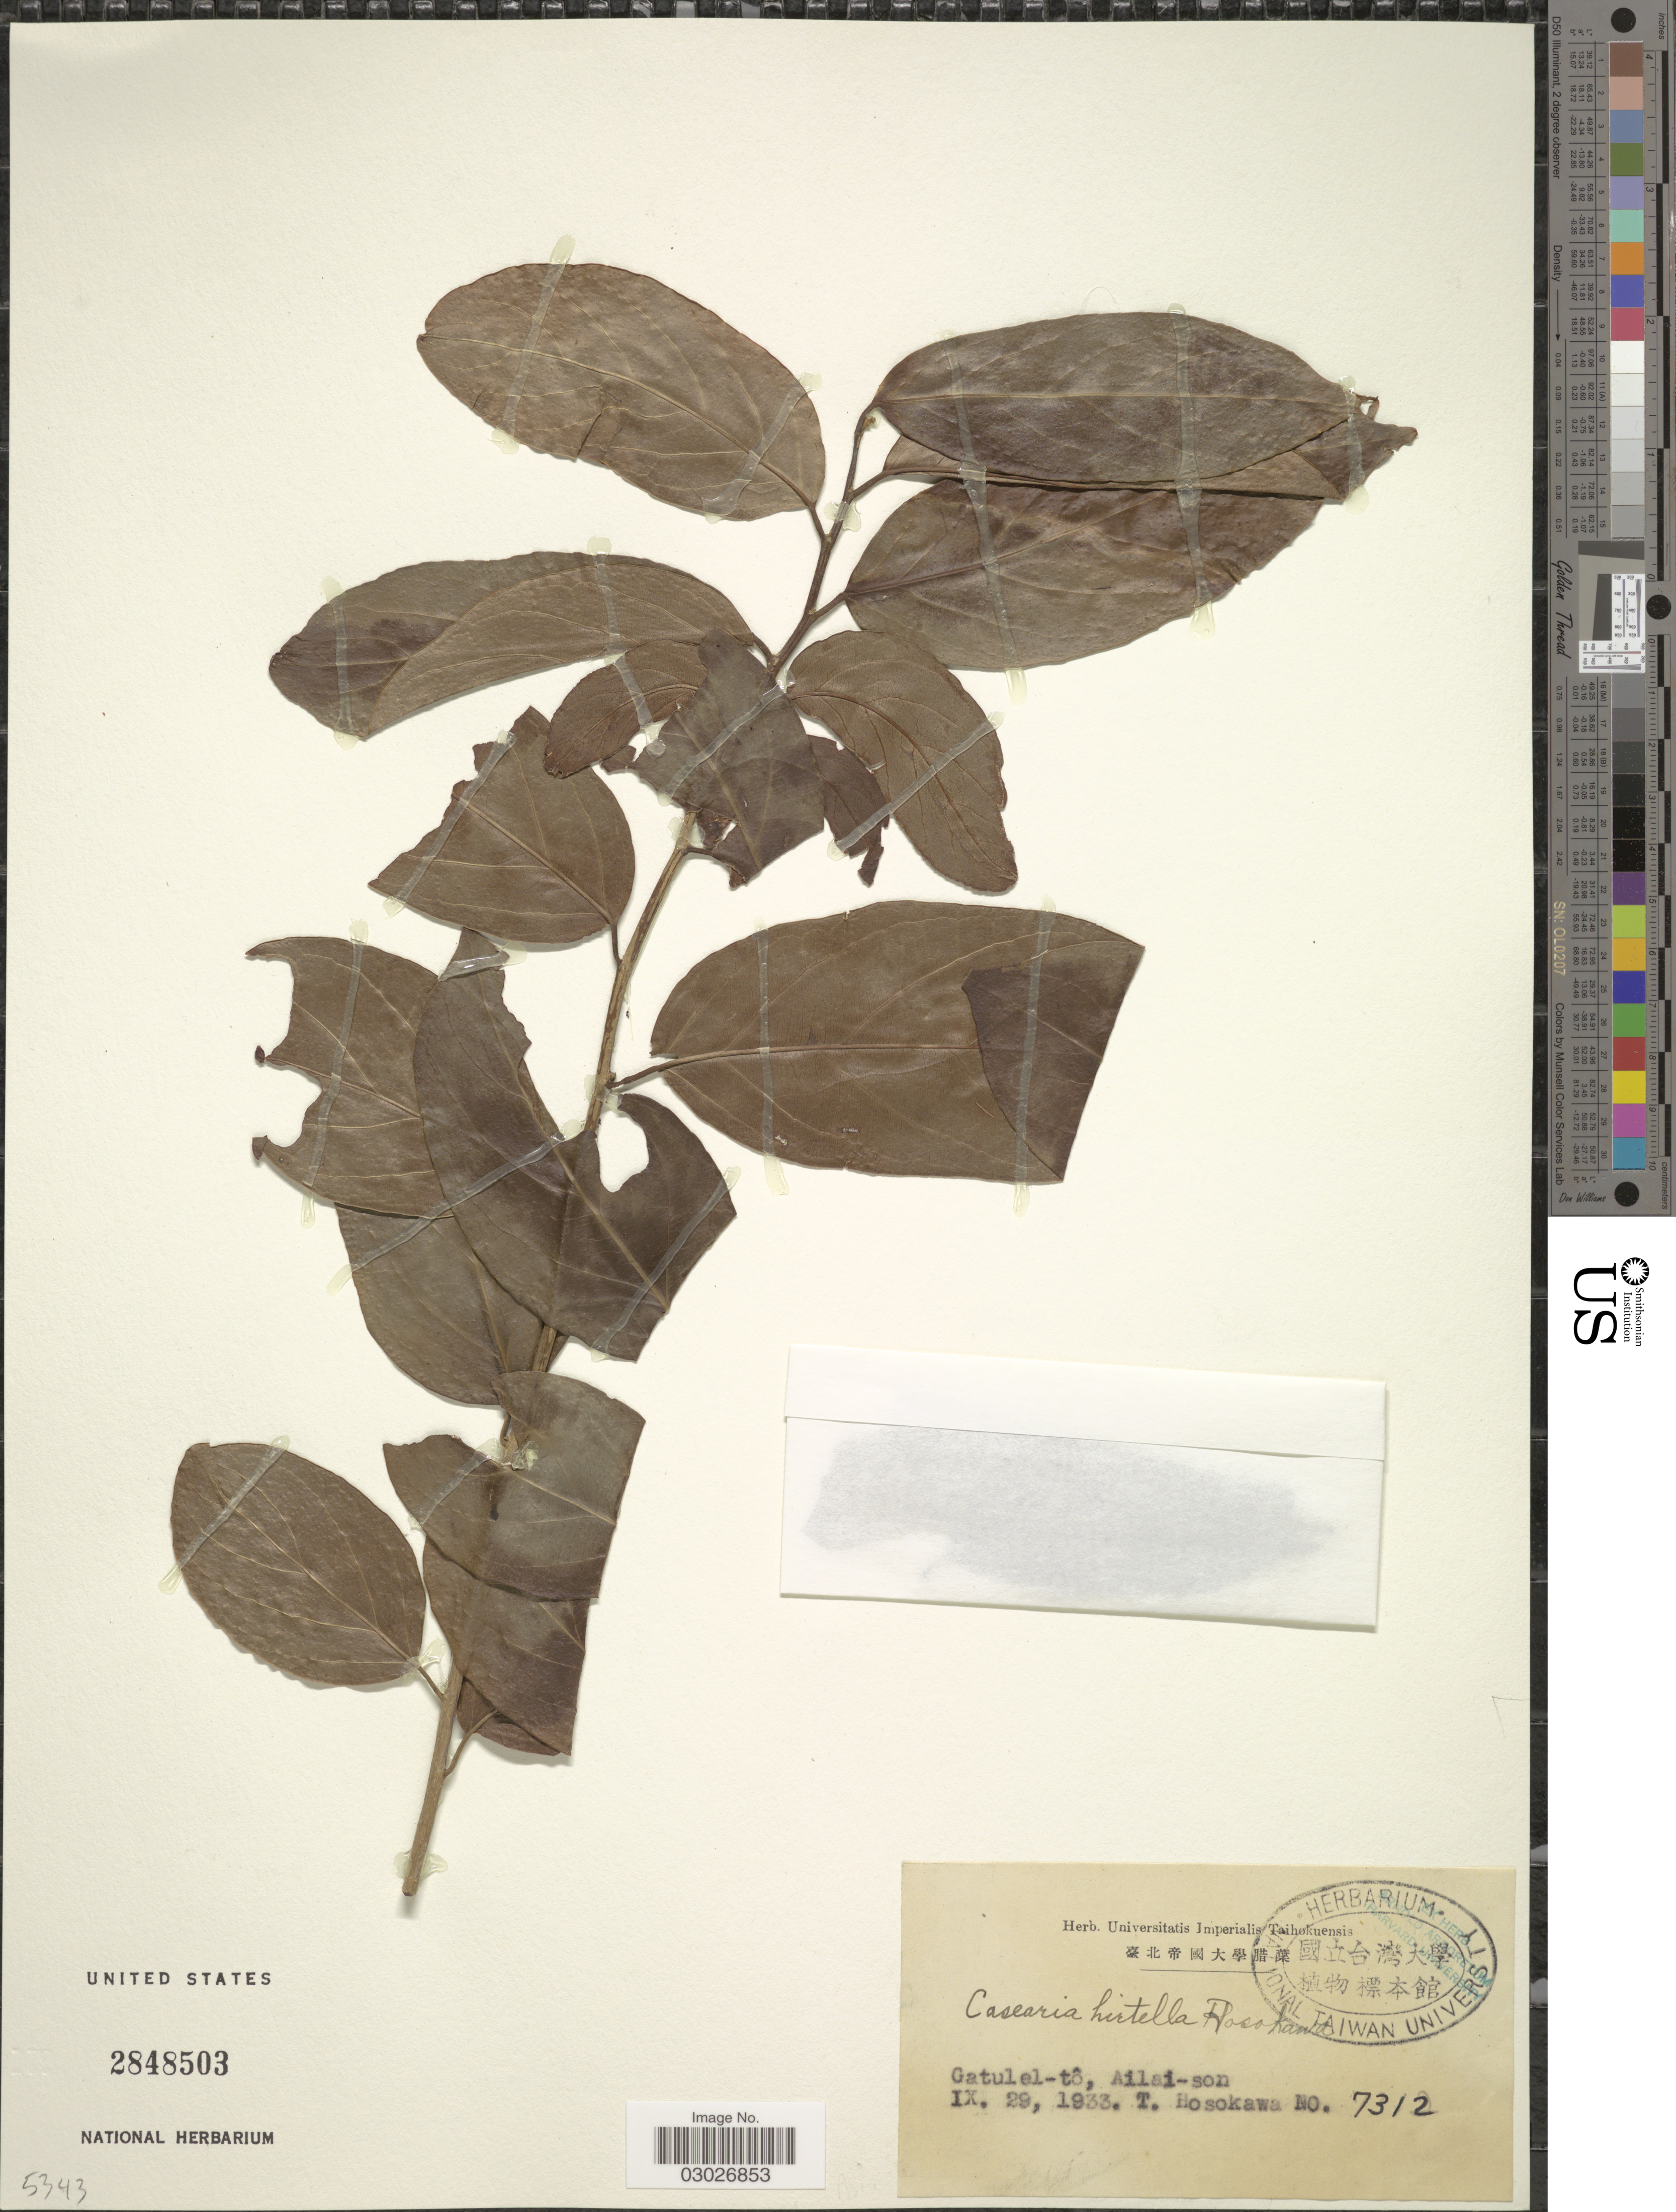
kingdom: Plantae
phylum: Tracheophyta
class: Magnoliopsida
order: Malpighiales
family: Salicaceae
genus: Casearia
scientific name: Casearia hirtella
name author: Hosok.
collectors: T. Hosokawa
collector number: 7312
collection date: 1933-09-29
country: Taiwan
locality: Gatulel-tô, Ailai-son.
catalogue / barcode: US 2848503